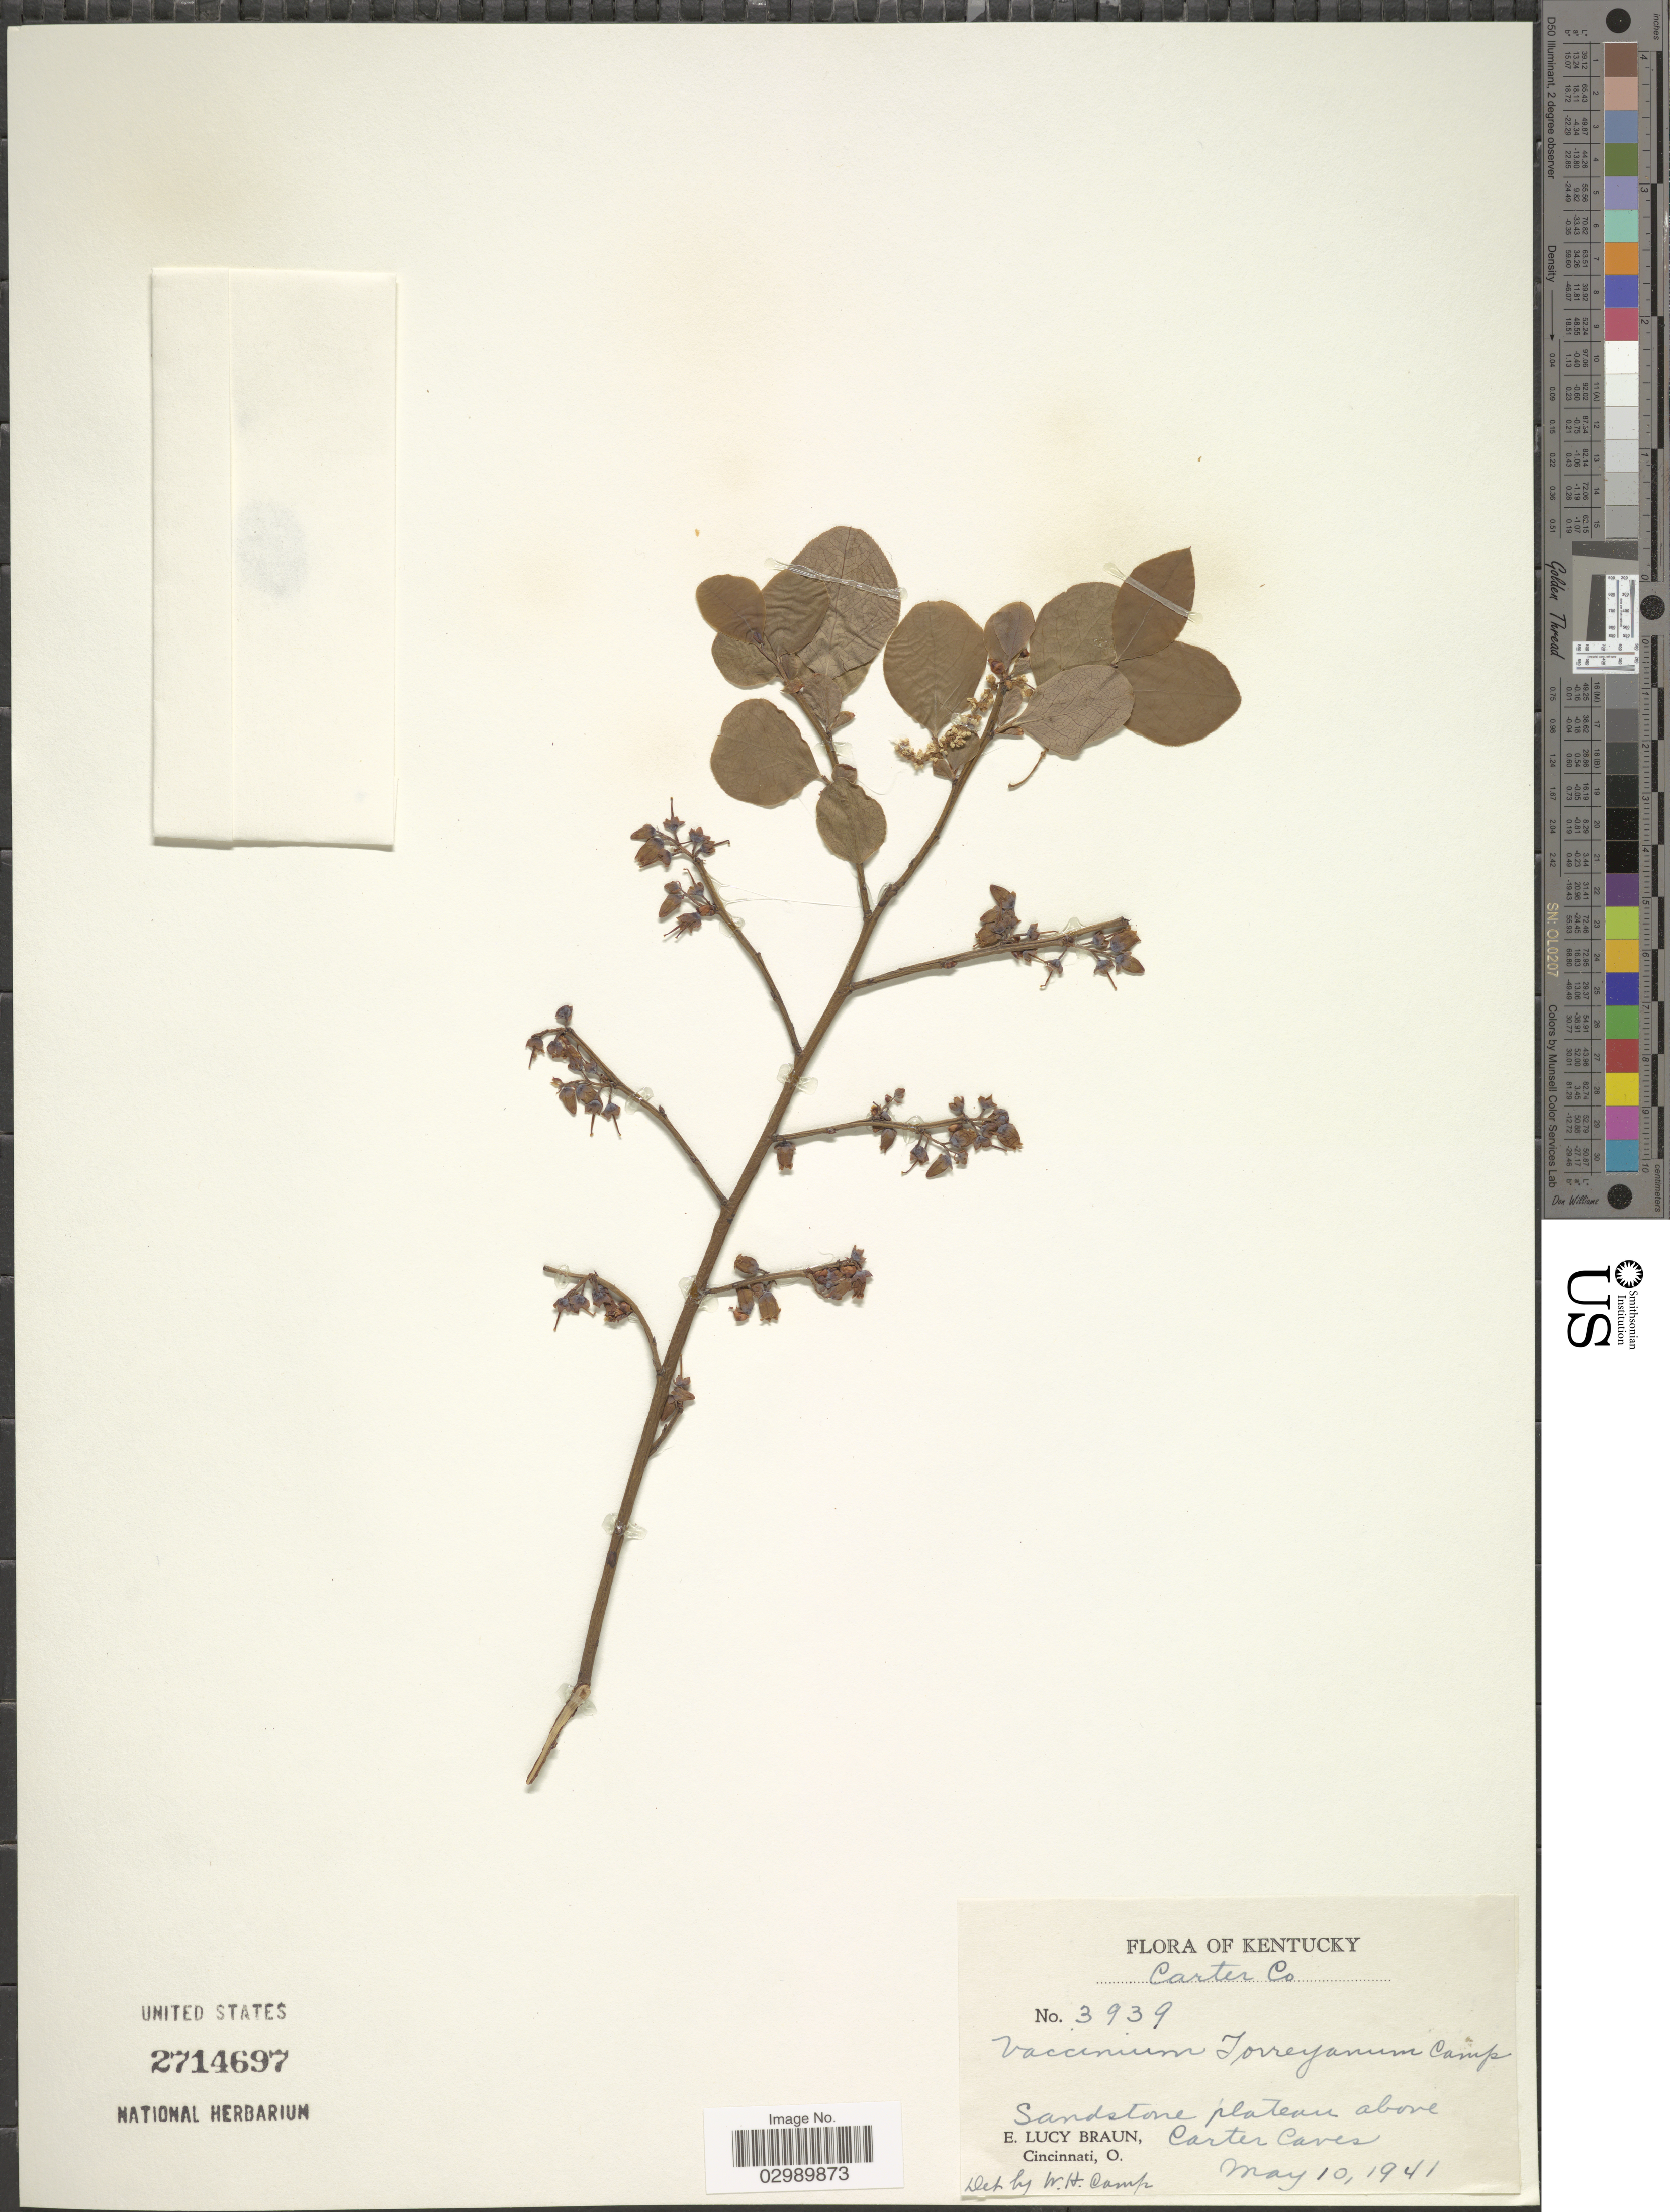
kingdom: Plantae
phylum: Tracheophyta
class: Magnoliopsida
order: Ericales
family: Ericaceae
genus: Vaccinium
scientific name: Vaccinium torreyanum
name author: Camp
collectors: E. L. Braun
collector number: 3939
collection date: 1941-05-10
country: United States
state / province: Kentucky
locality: Carter Co., Sandstone plateau above Carter Caves.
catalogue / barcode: US 2714697